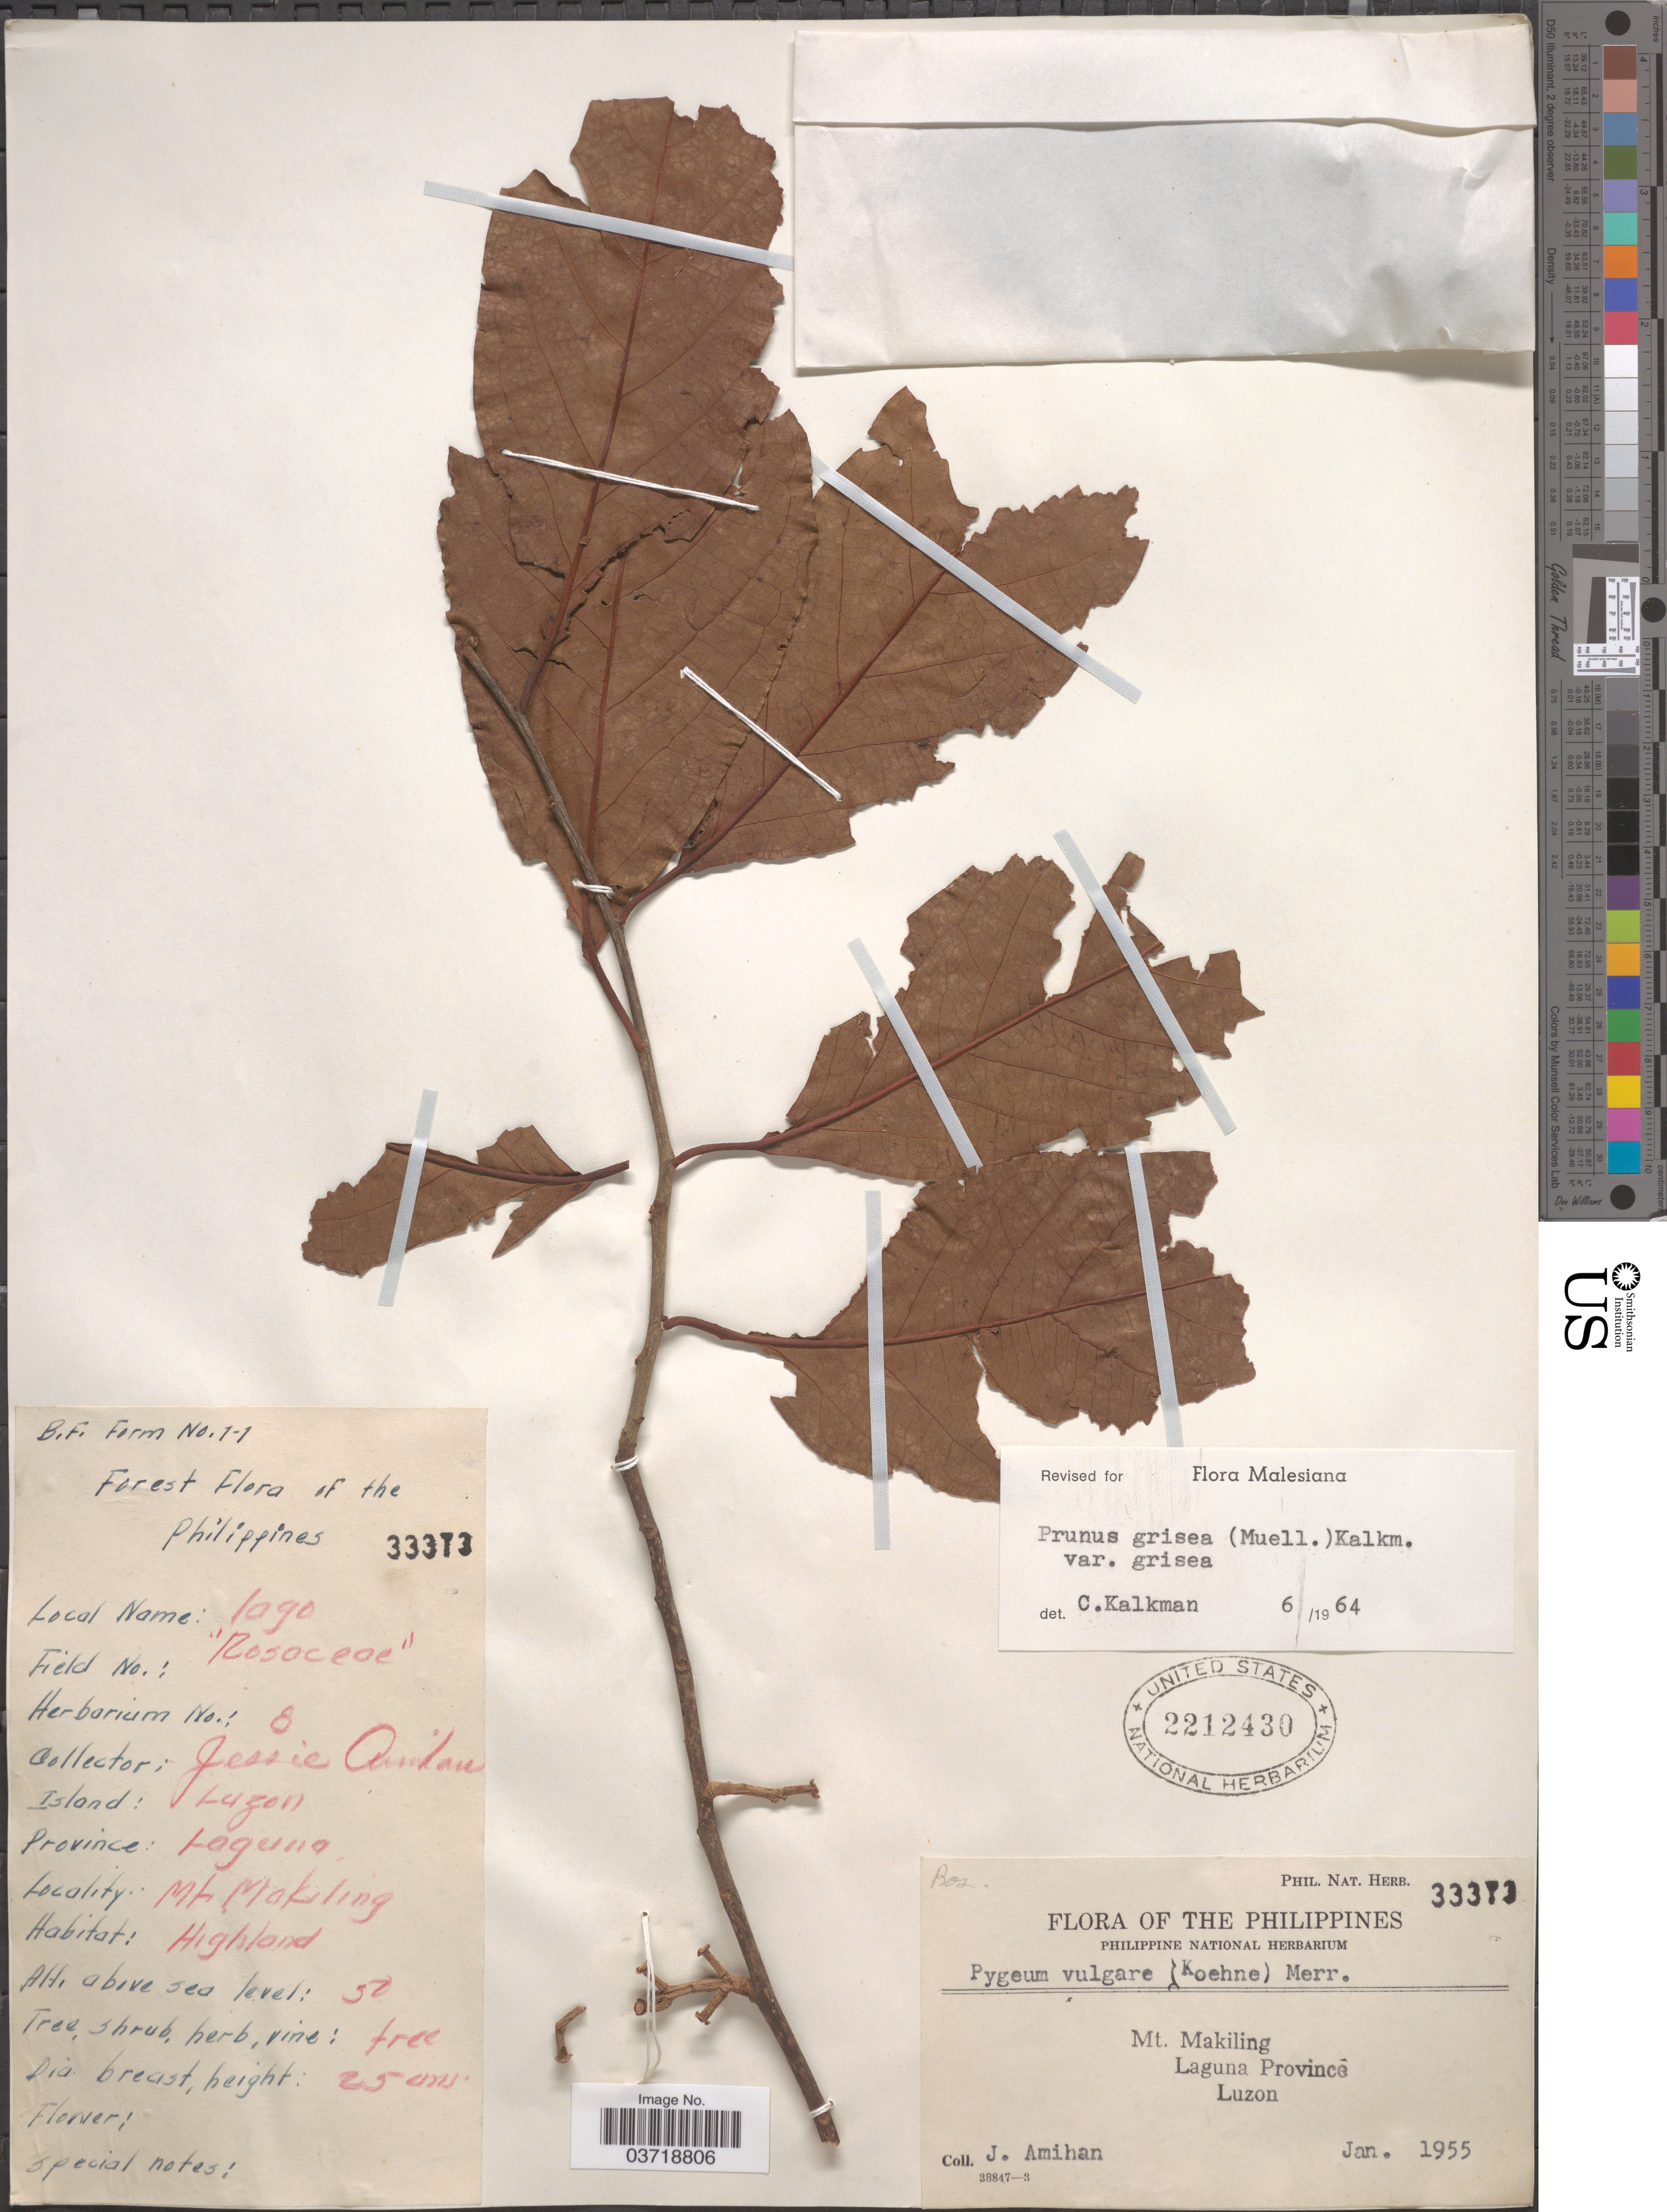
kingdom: Plantae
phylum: Tracheophyta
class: Magnoliopsida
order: Rosales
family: Rosaceae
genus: Prunus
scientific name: Prunus grisea var. grisea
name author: (Blume ex K. Müller) Kalkman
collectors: J. Amihan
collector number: Phil. Nat. Herb. 33373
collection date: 1955-01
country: Philippines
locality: Mt. Makiling. Laguna Province. Island: Luzon. Highland.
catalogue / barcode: US 2212430